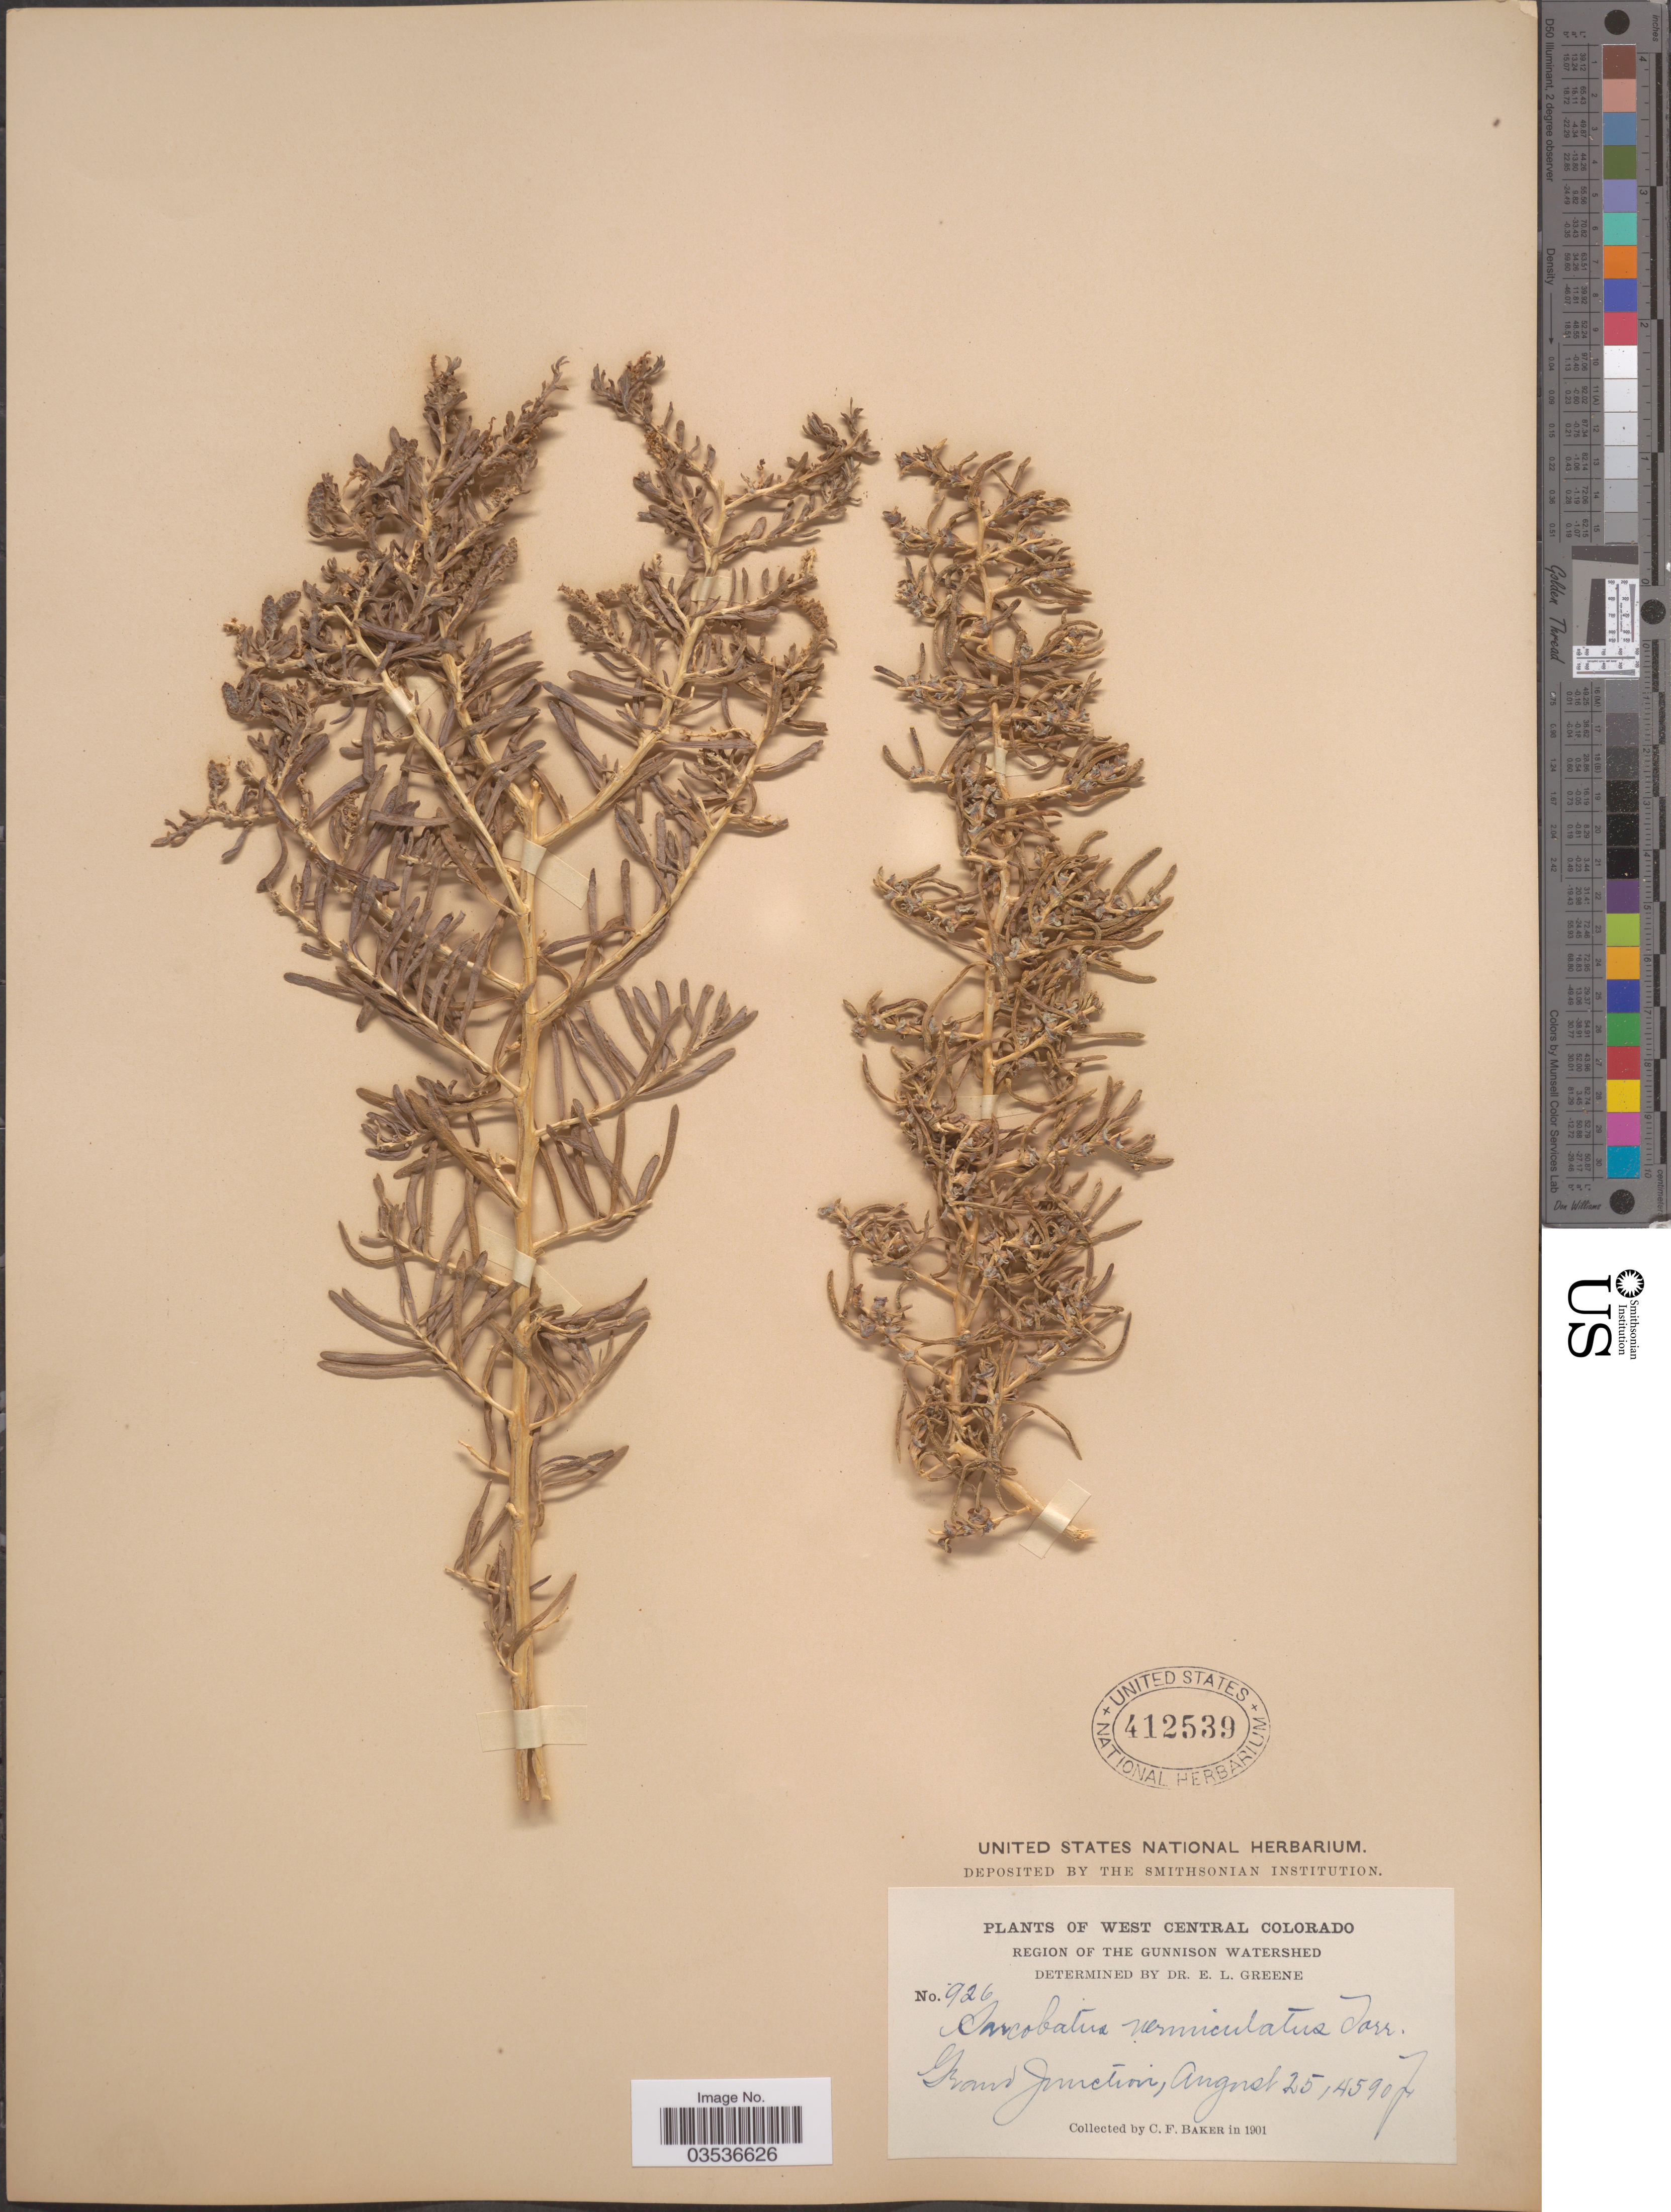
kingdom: Plantae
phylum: Tracheophyta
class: Magnoliopsida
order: Caryophyllales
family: Sarcobataceae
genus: Sarcobatus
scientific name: Sarcobatus vermiculatus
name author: (Hook.) Torr.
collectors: C. F. Baker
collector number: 926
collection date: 1901-08-25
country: United States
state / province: Colorado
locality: West Central Colorado. Region of The Gunnison Watershed. Grand Junction.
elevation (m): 1399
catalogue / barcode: US 412539